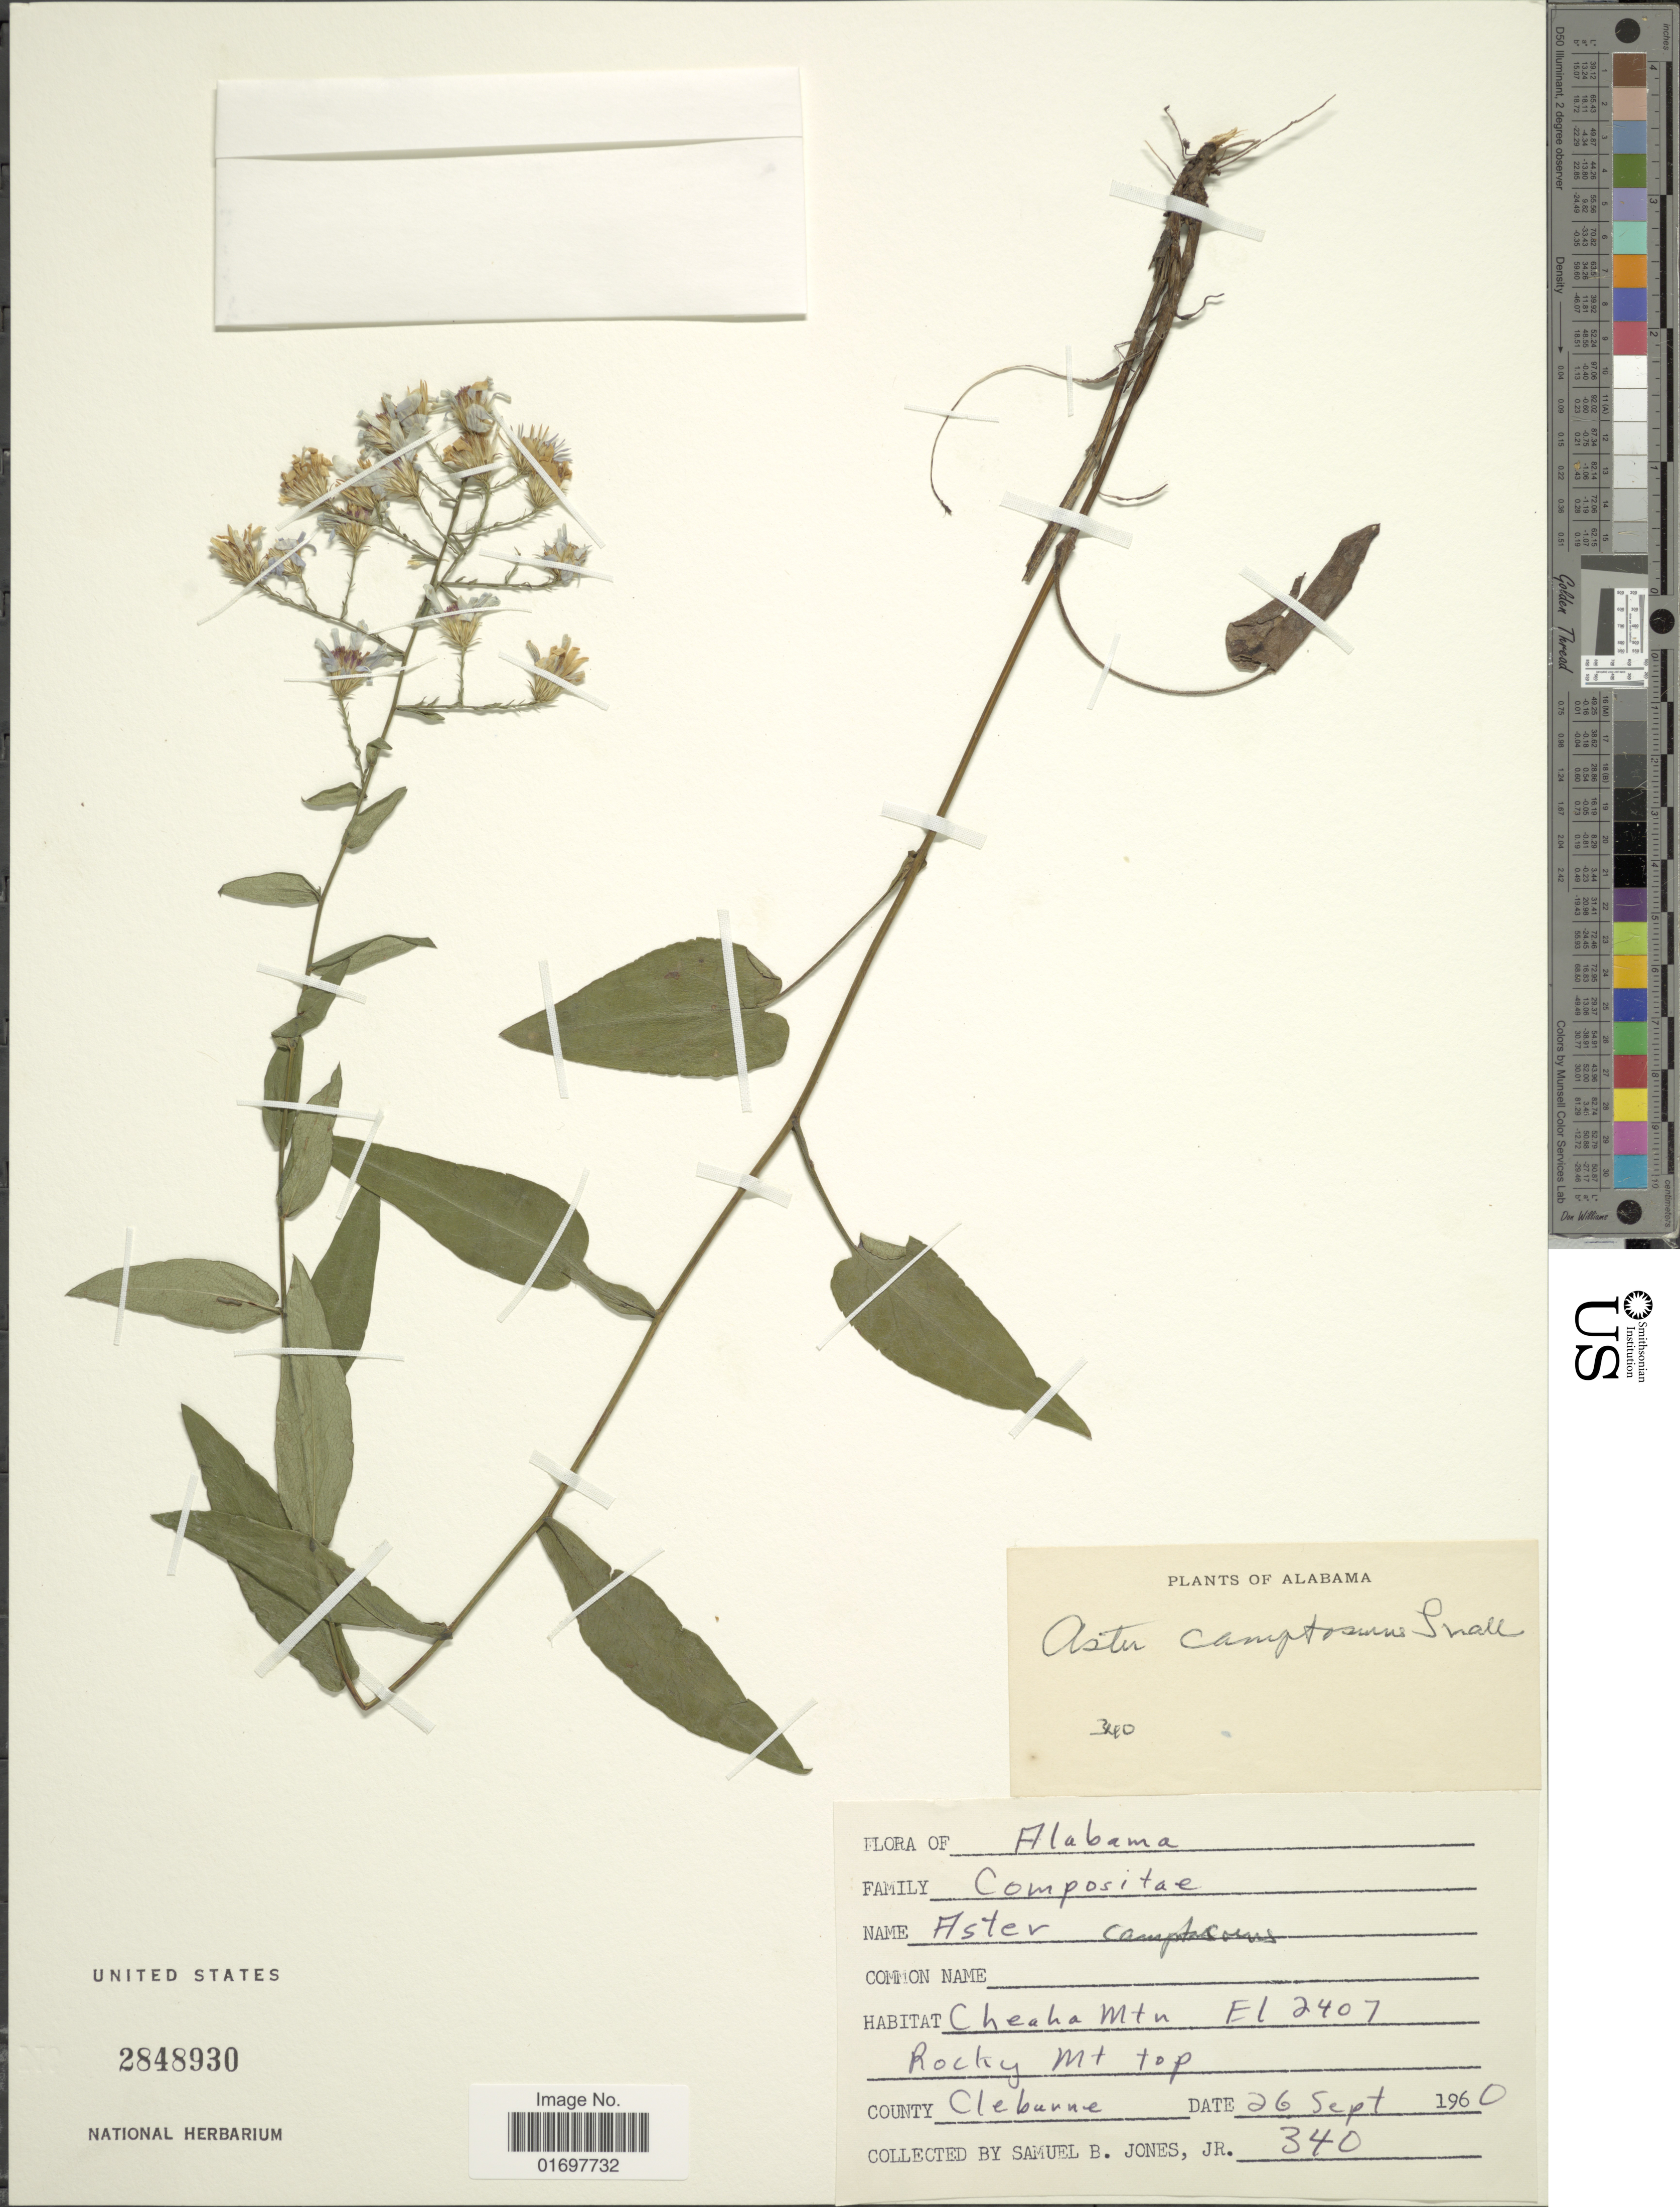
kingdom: Plantae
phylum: Tracheophyta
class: Magnoliopsida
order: Asterales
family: Asteraceae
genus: Symphyotrichum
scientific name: Symphyotrichum shortii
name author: (Lindl.) G.L. Nesom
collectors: S. B. Jones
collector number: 340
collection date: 1960-09-26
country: United States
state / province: Alabama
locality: Alabama, Top of Cheaha Mtn El2407. Rocky Mt Top.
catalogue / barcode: US 284830